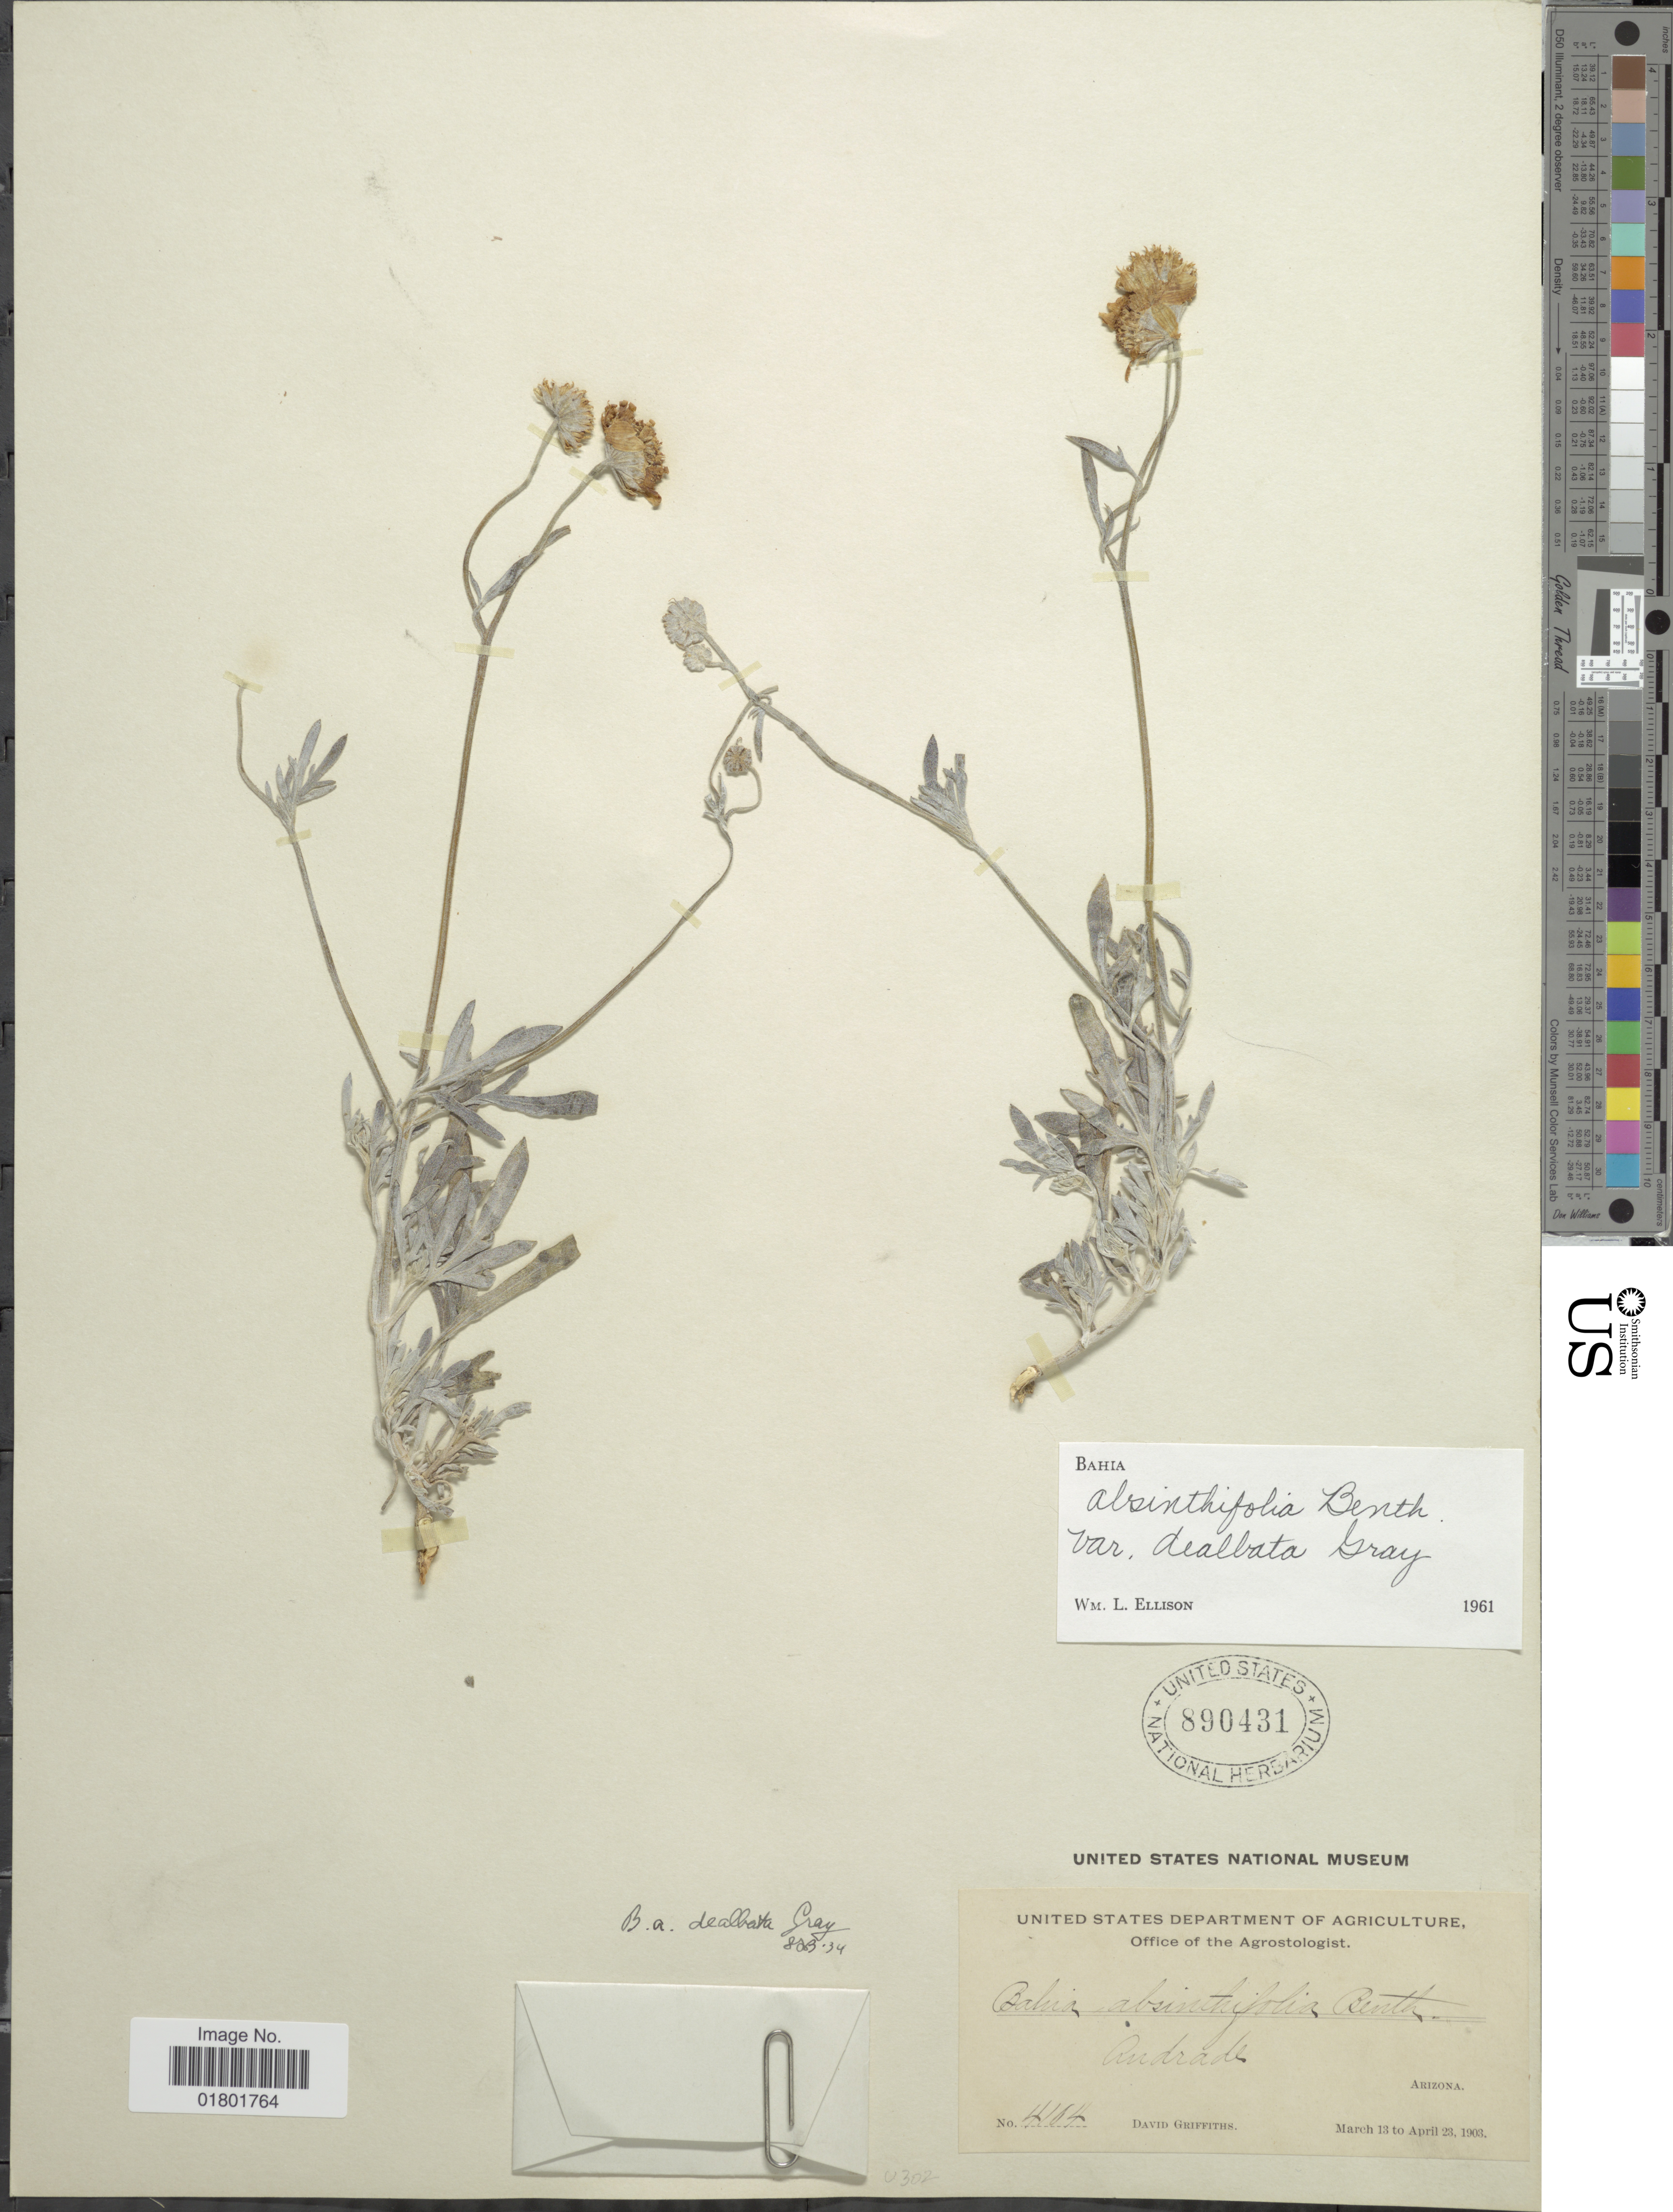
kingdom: Plantae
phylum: Tracheophyta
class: Magnoliopsida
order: Asterales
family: Asteraceae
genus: Bahia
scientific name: Bahia absinthifolia var. dealbata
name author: A. Gray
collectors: D. Griffiths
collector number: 4104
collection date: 1903-03-13/1903-04-23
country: United States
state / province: Arizona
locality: Andrade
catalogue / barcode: US 890431